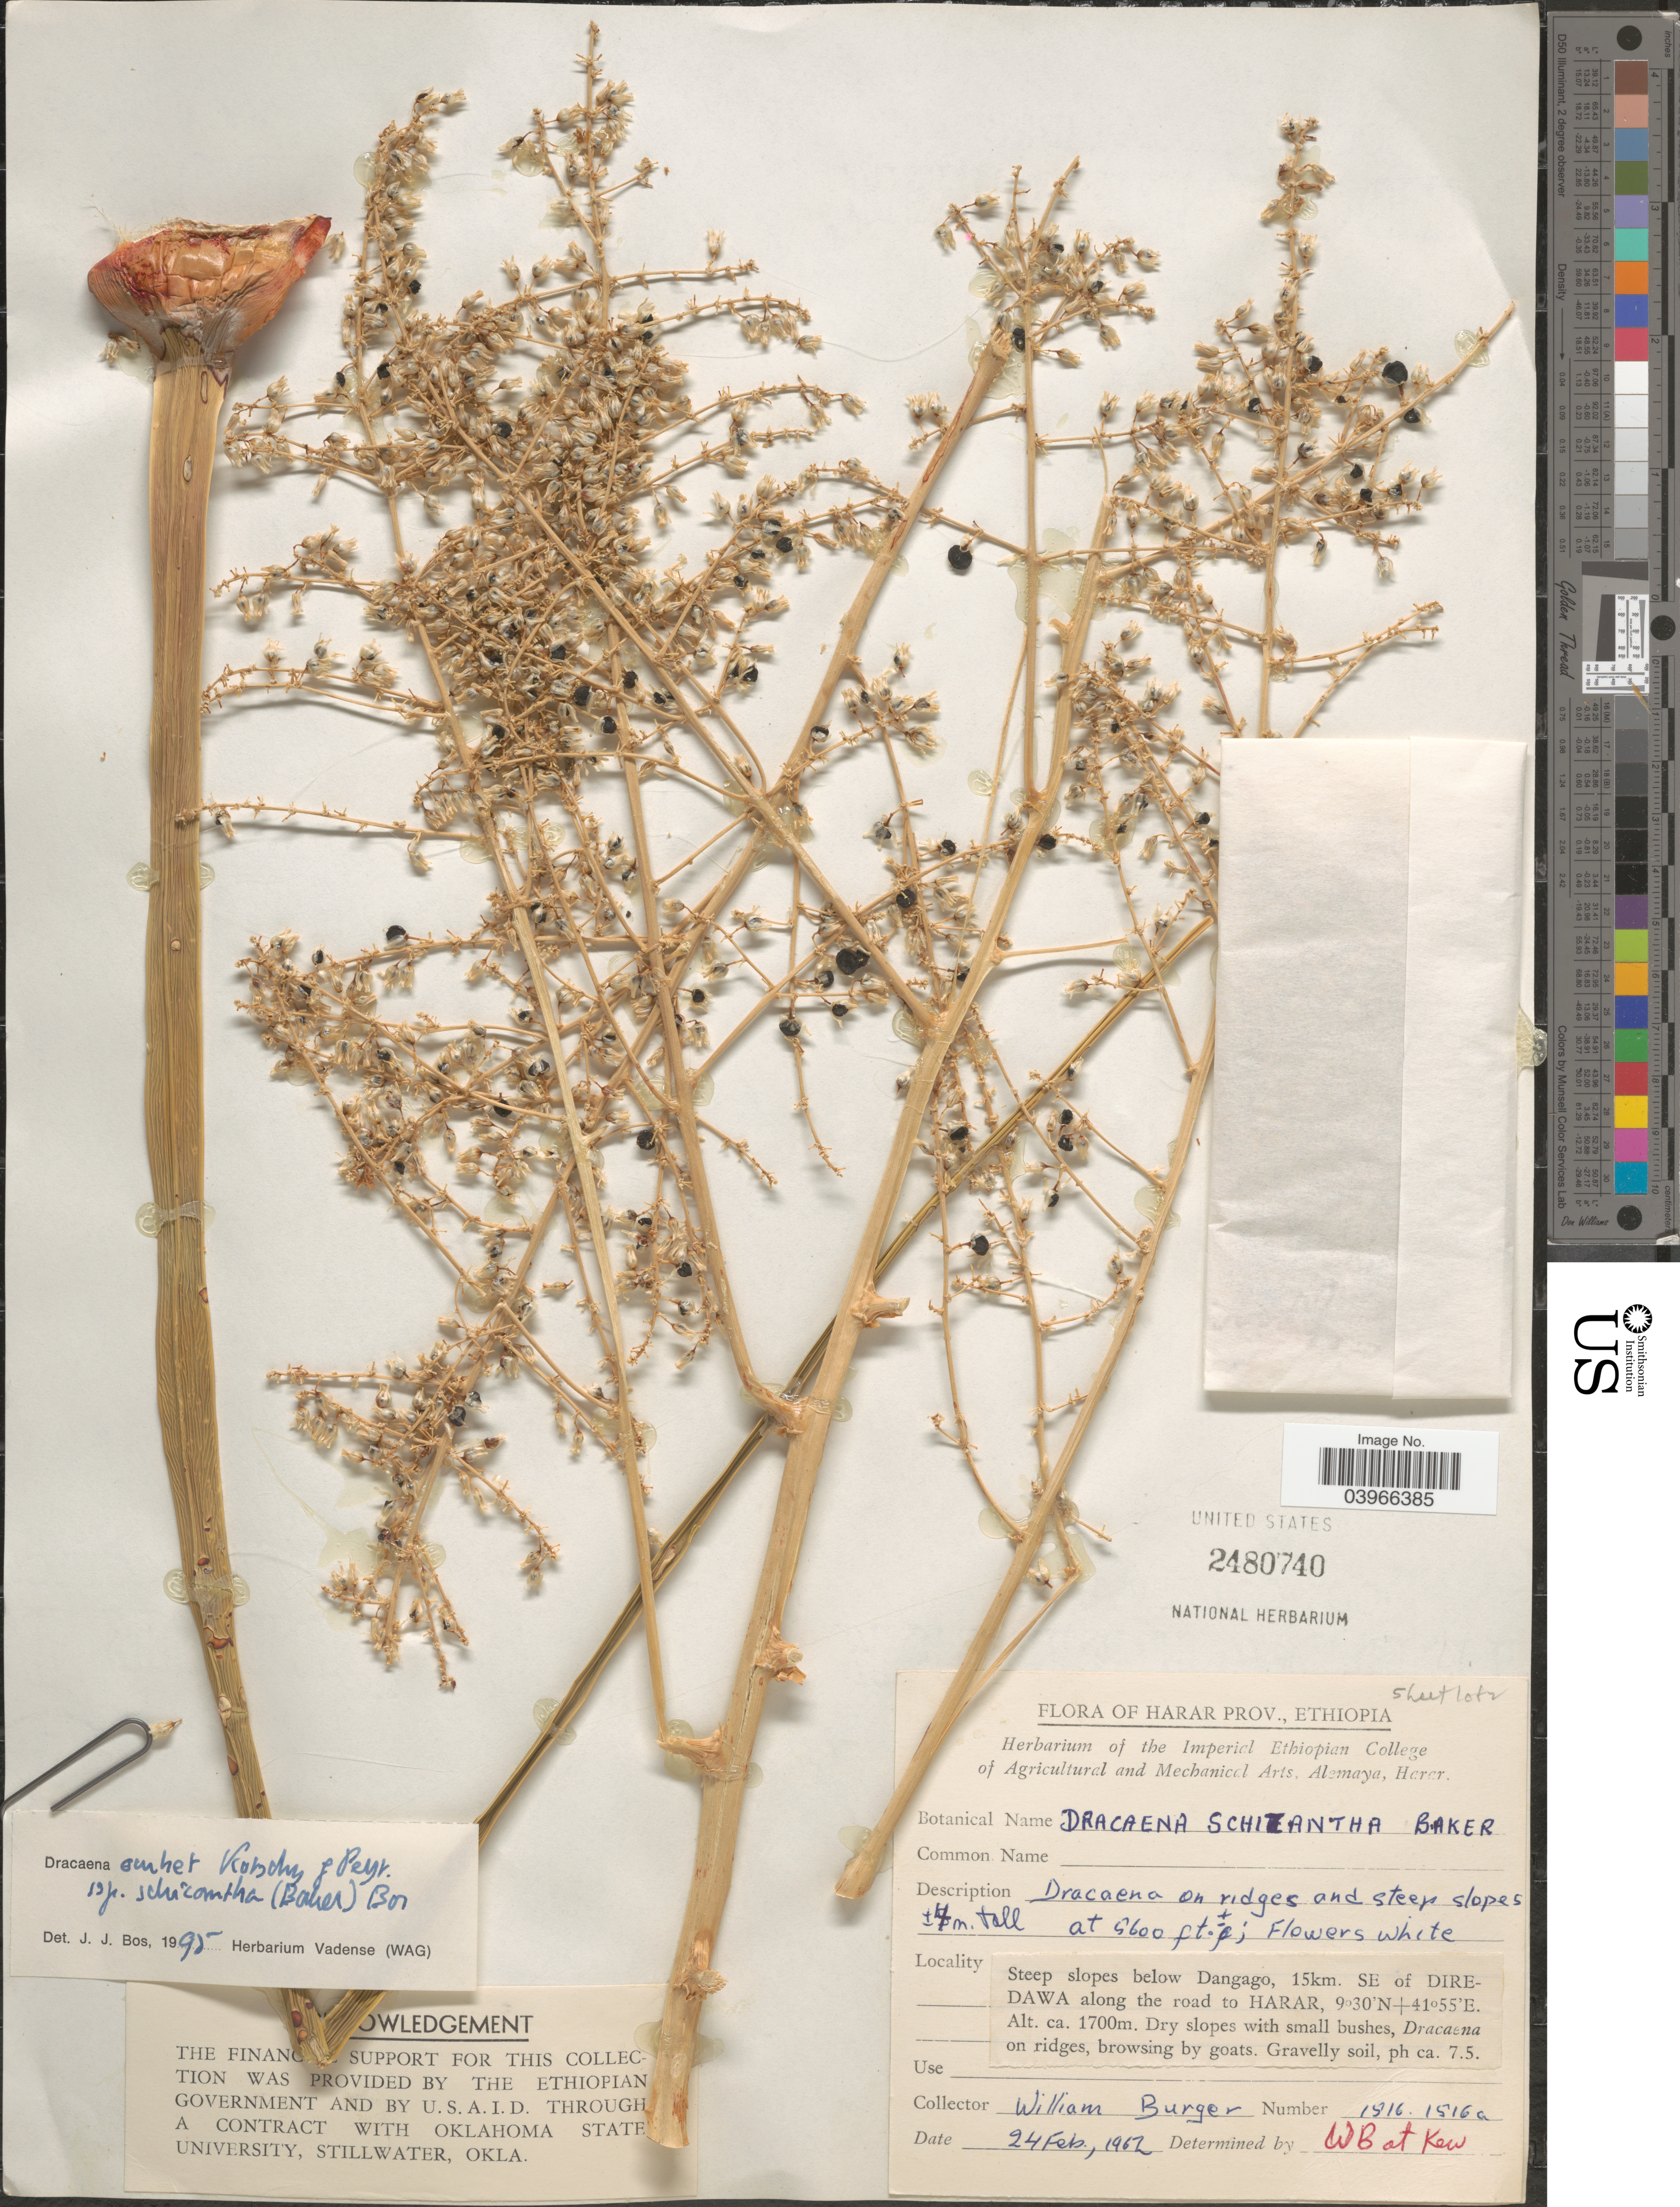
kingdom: Plantae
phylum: Tracheophyta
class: Liliopsida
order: Asparagales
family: Asparagaceae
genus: Dracaena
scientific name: Dracaena ombet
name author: Kotschy & Peyr.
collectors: W. Burger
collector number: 1516.1516a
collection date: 1962-02-24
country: Ethiopia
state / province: Dire Dawa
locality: Harar Prov. Steep slopes below Dangago, 15km. SE of Dire-Dawa along the road to Harar.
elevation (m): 1700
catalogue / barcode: US 2480740